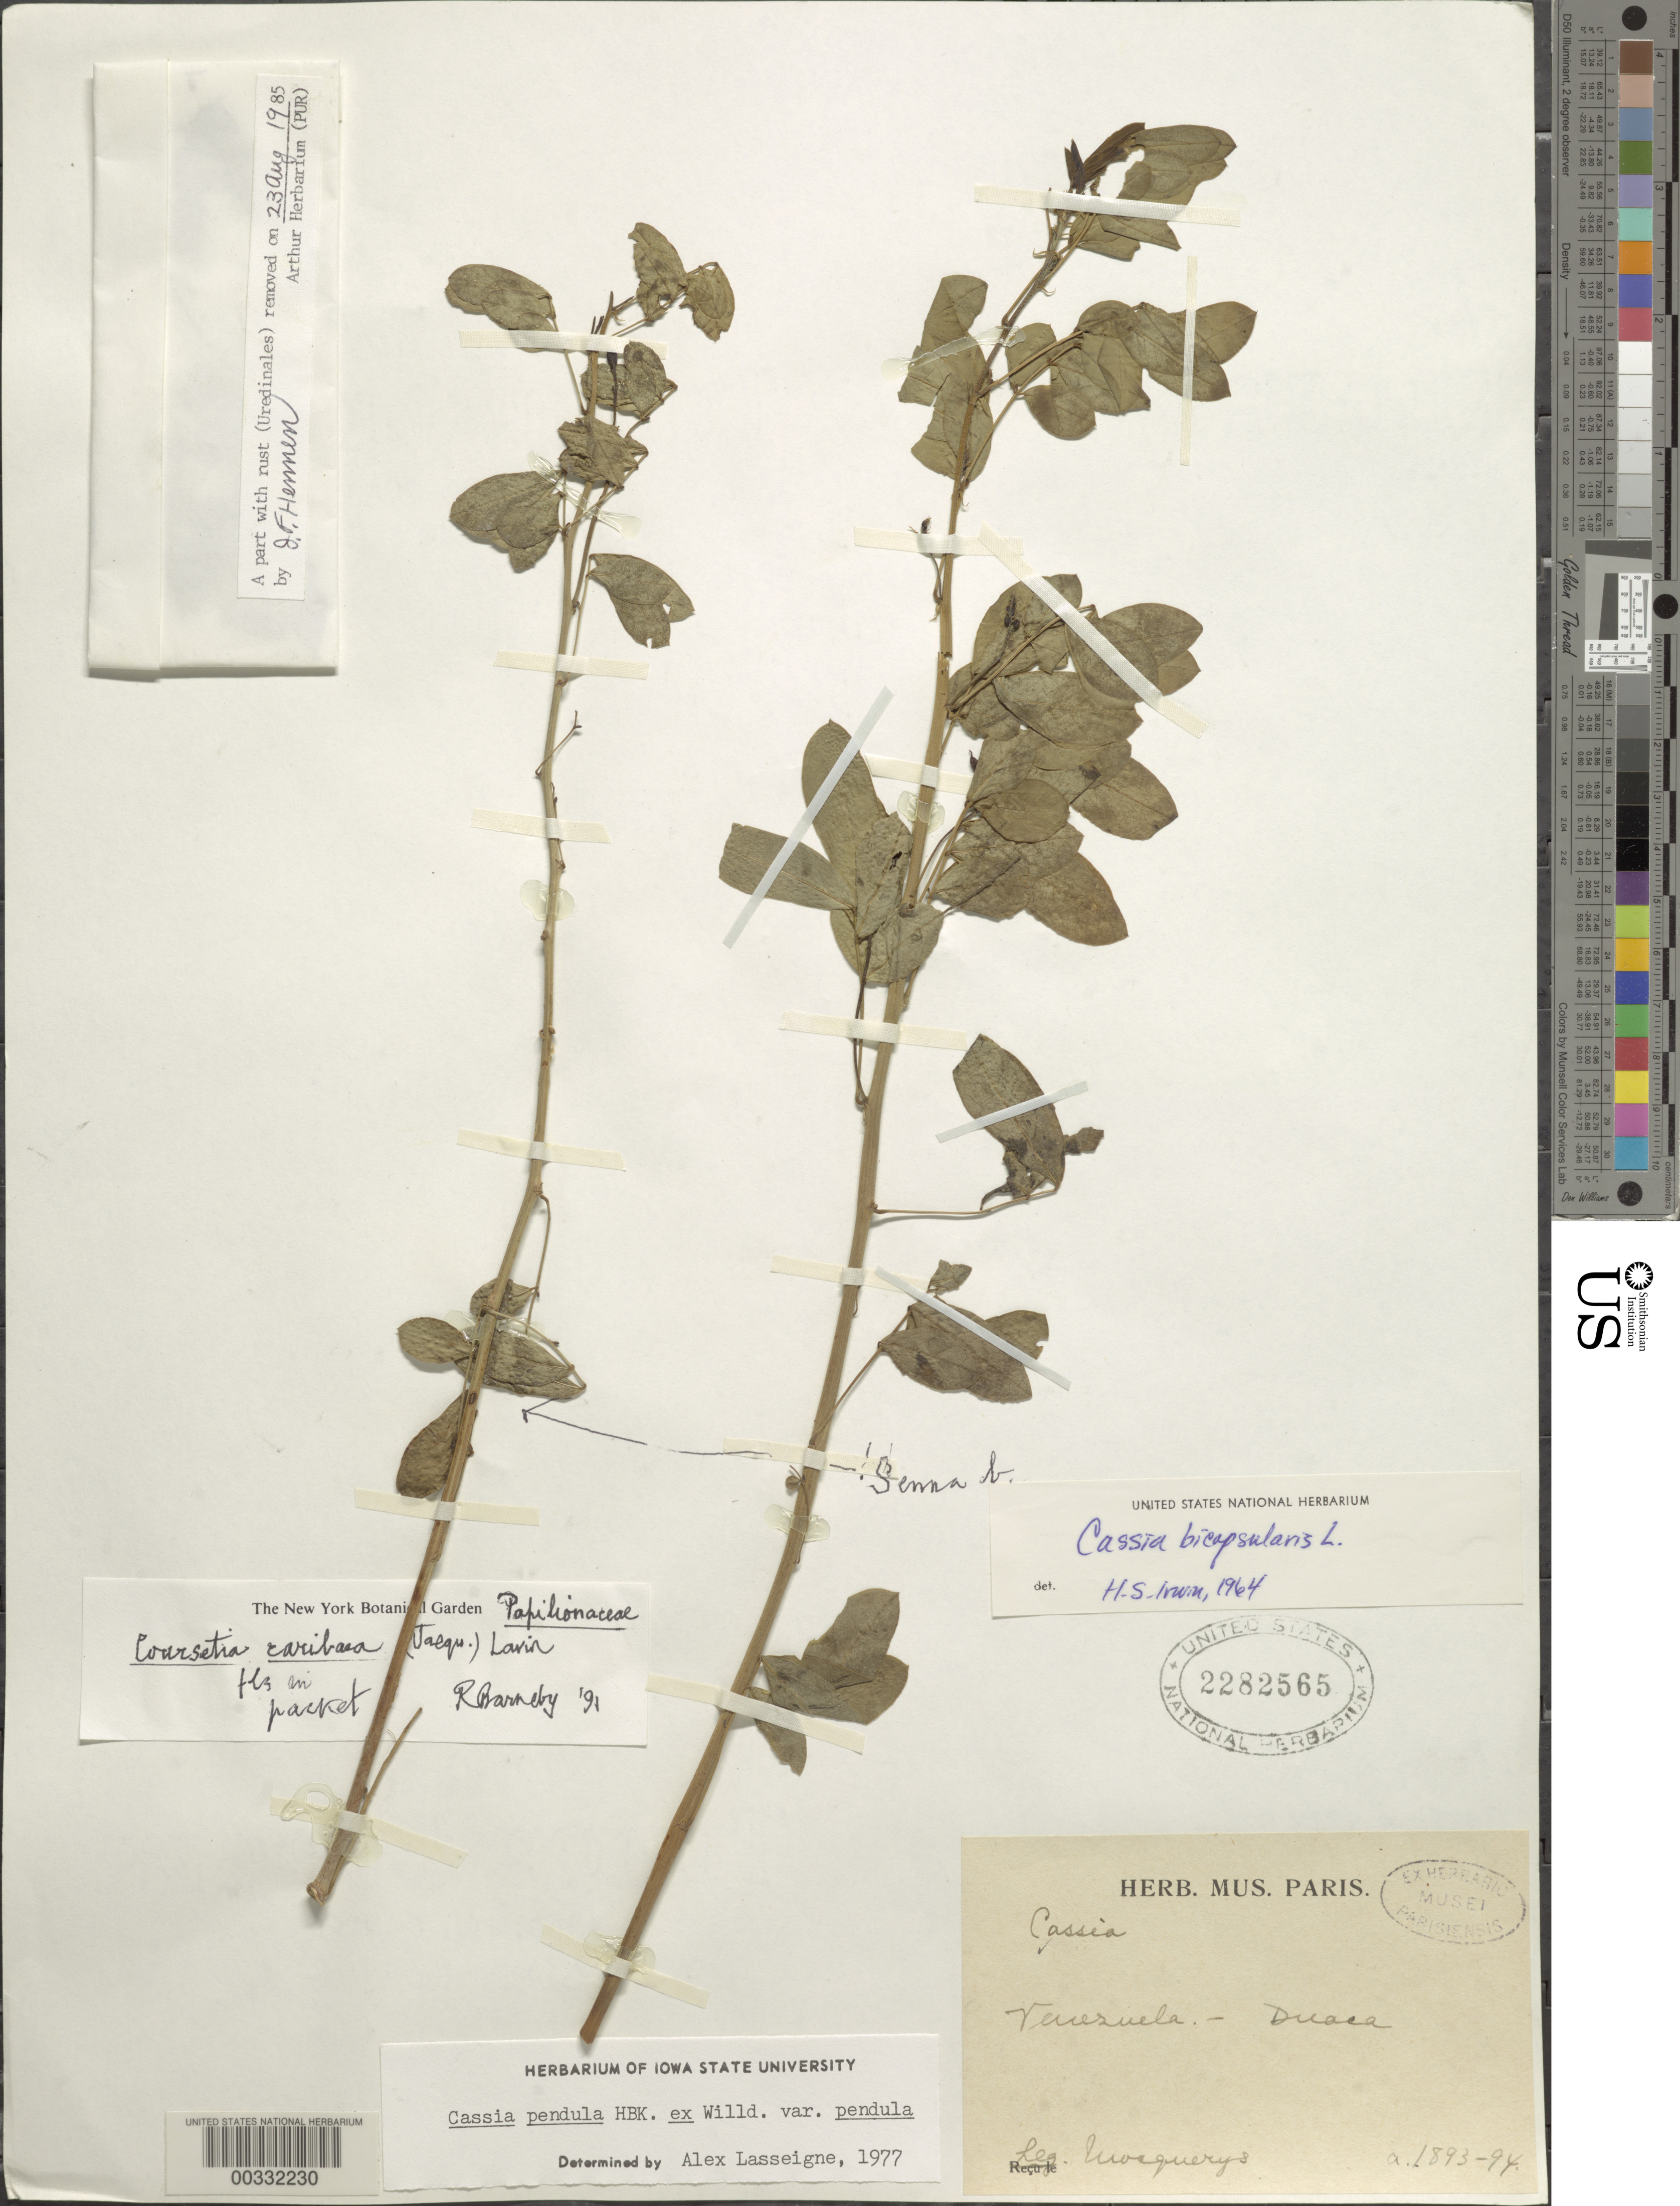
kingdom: Plantae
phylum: Tracheophyta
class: Magnoliopsida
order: Fabales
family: Fabaceae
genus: Senna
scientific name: Senna bicapsularis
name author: (L.) Roxb.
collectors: A. Mocquerys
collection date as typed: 1893 to -- -- 1894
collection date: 1893/1894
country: Venezuela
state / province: Lara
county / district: Crespo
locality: Duaca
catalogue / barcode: US 2282565